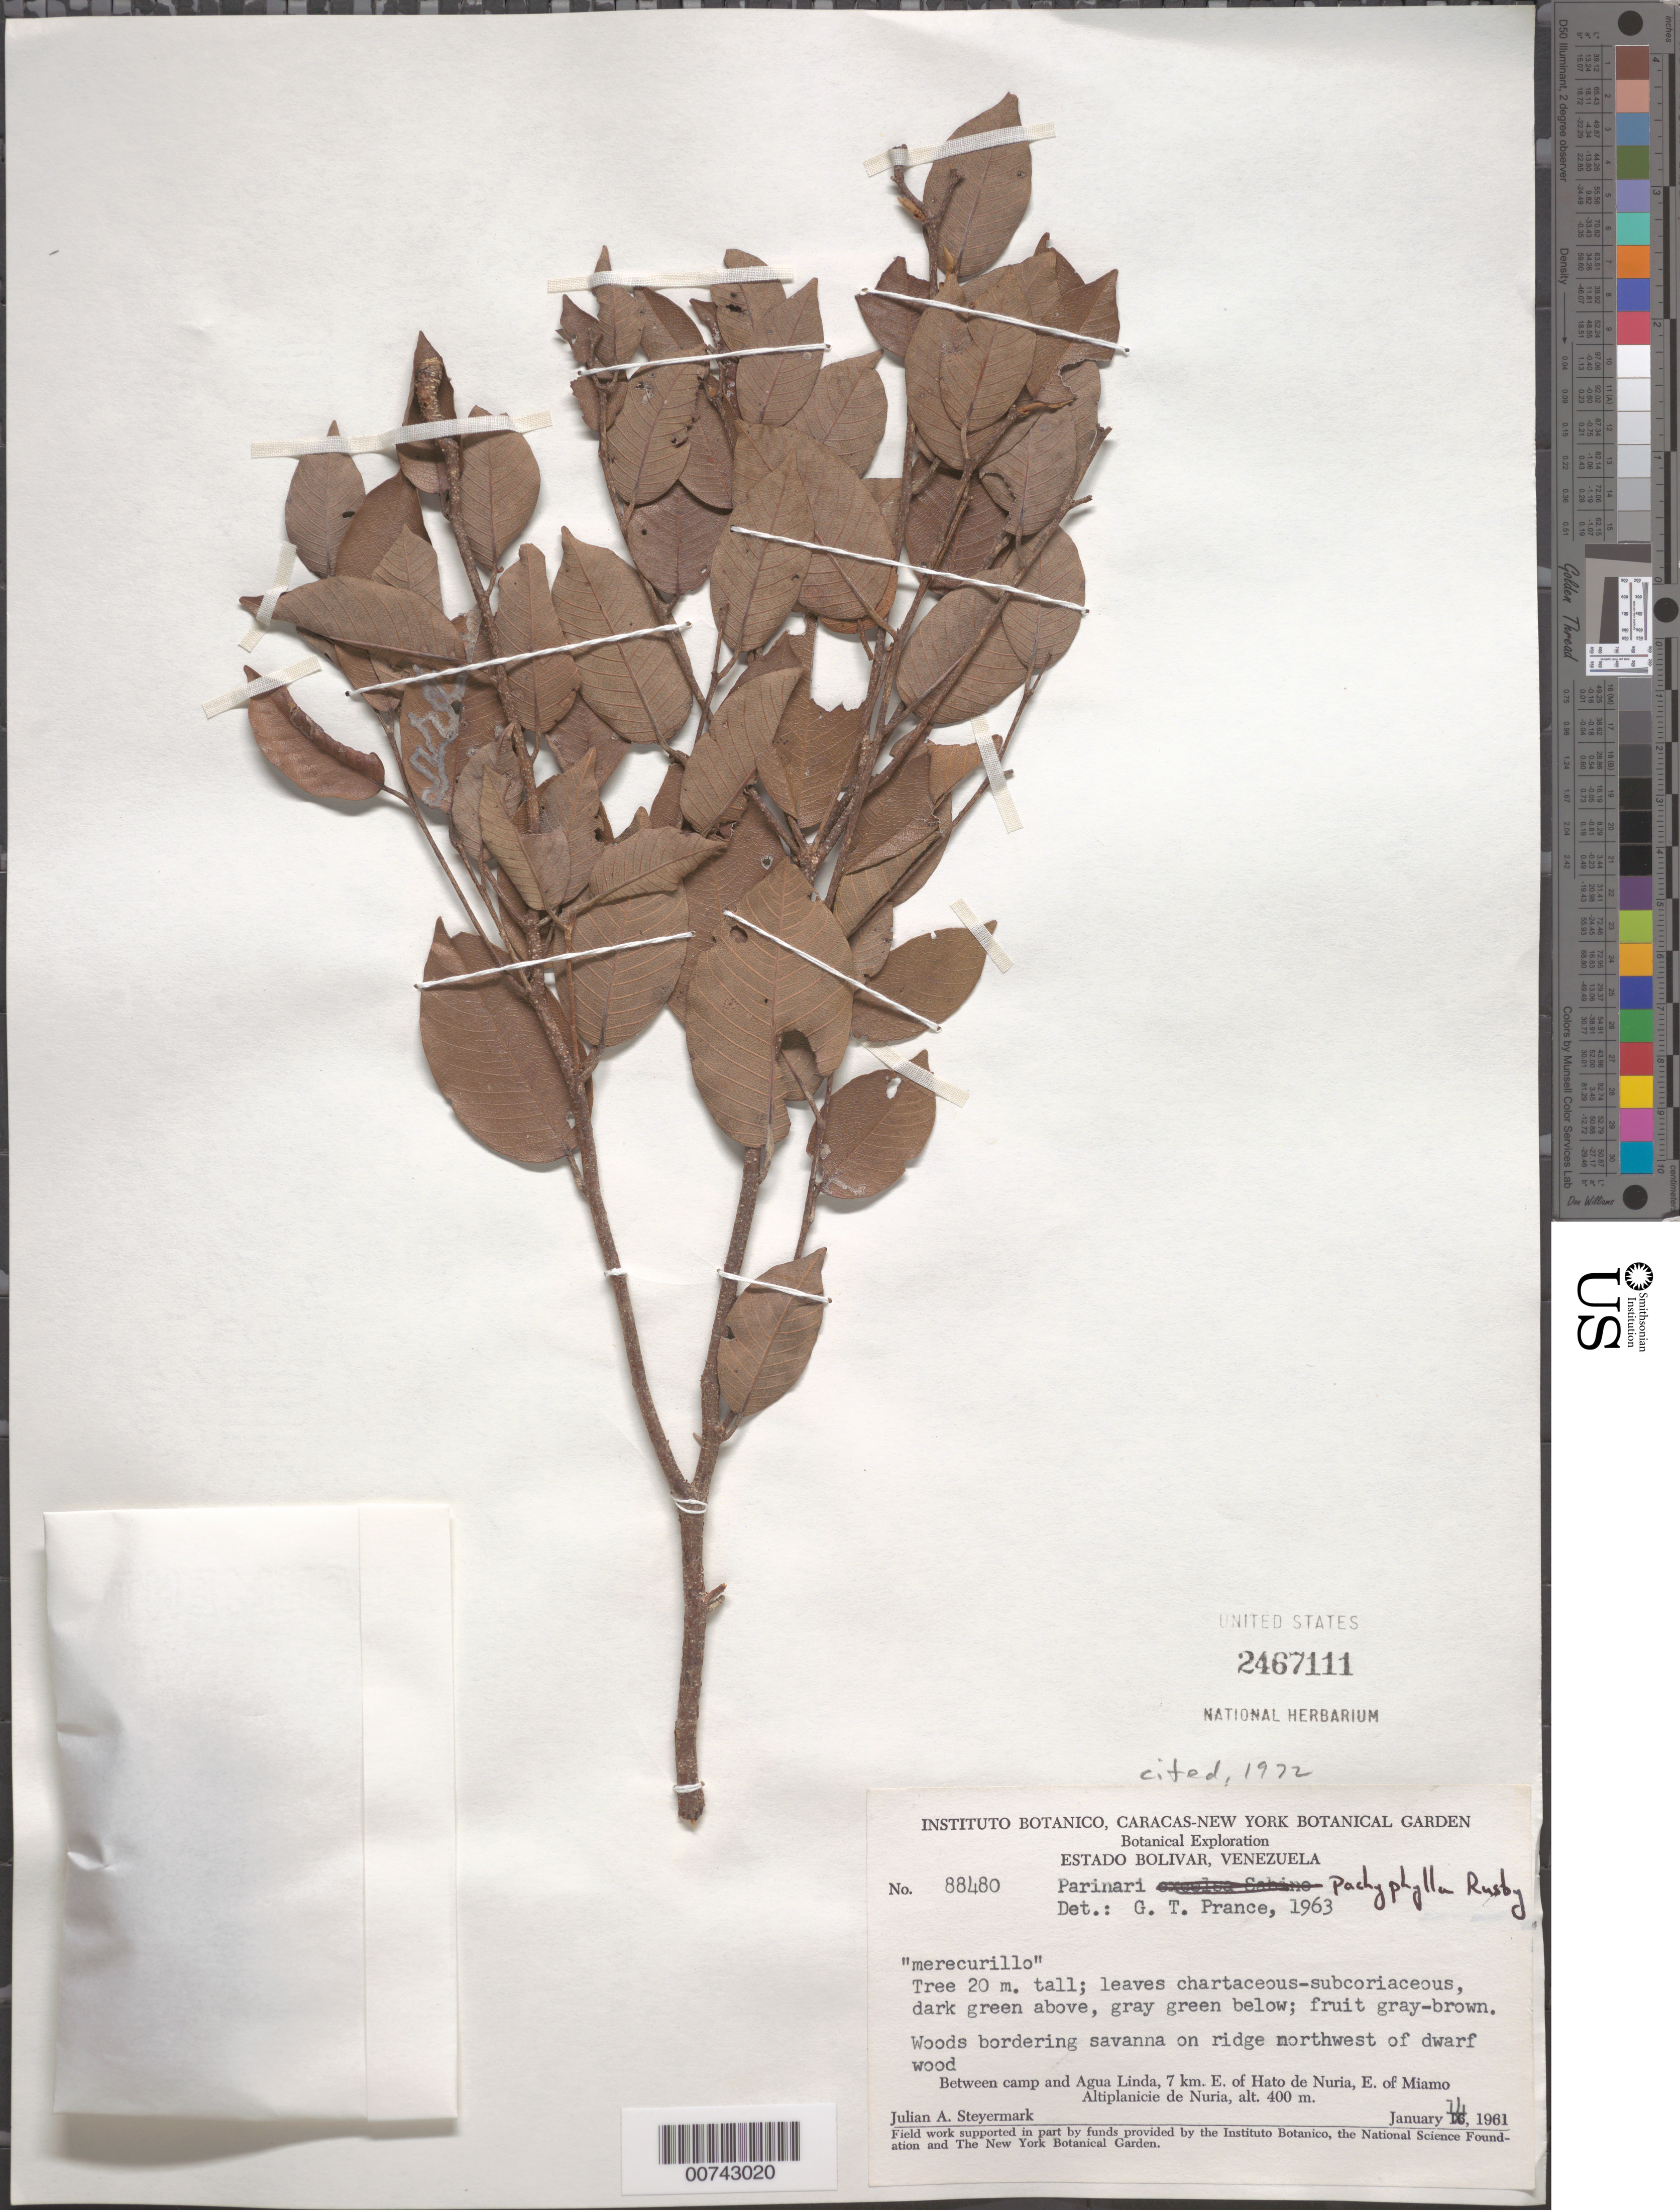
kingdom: Plantae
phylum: Tracheophyta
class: Magnoliopsida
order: Malpighiales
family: Chrysobalanaceae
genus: Parinari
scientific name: Parinari pachyphylla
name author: Rusby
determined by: Prance, G. T.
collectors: J. Steyermark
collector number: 88480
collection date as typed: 14-Jan-61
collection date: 1961-01-14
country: Venezuela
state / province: Bolívar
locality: Agua Linda, 7 km E of Hato de Nuria, E of Miamo, Altiplanicie de Nuria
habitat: Woods bordering savanna on ridge NW of dwarf wood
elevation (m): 400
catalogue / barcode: US 2467111